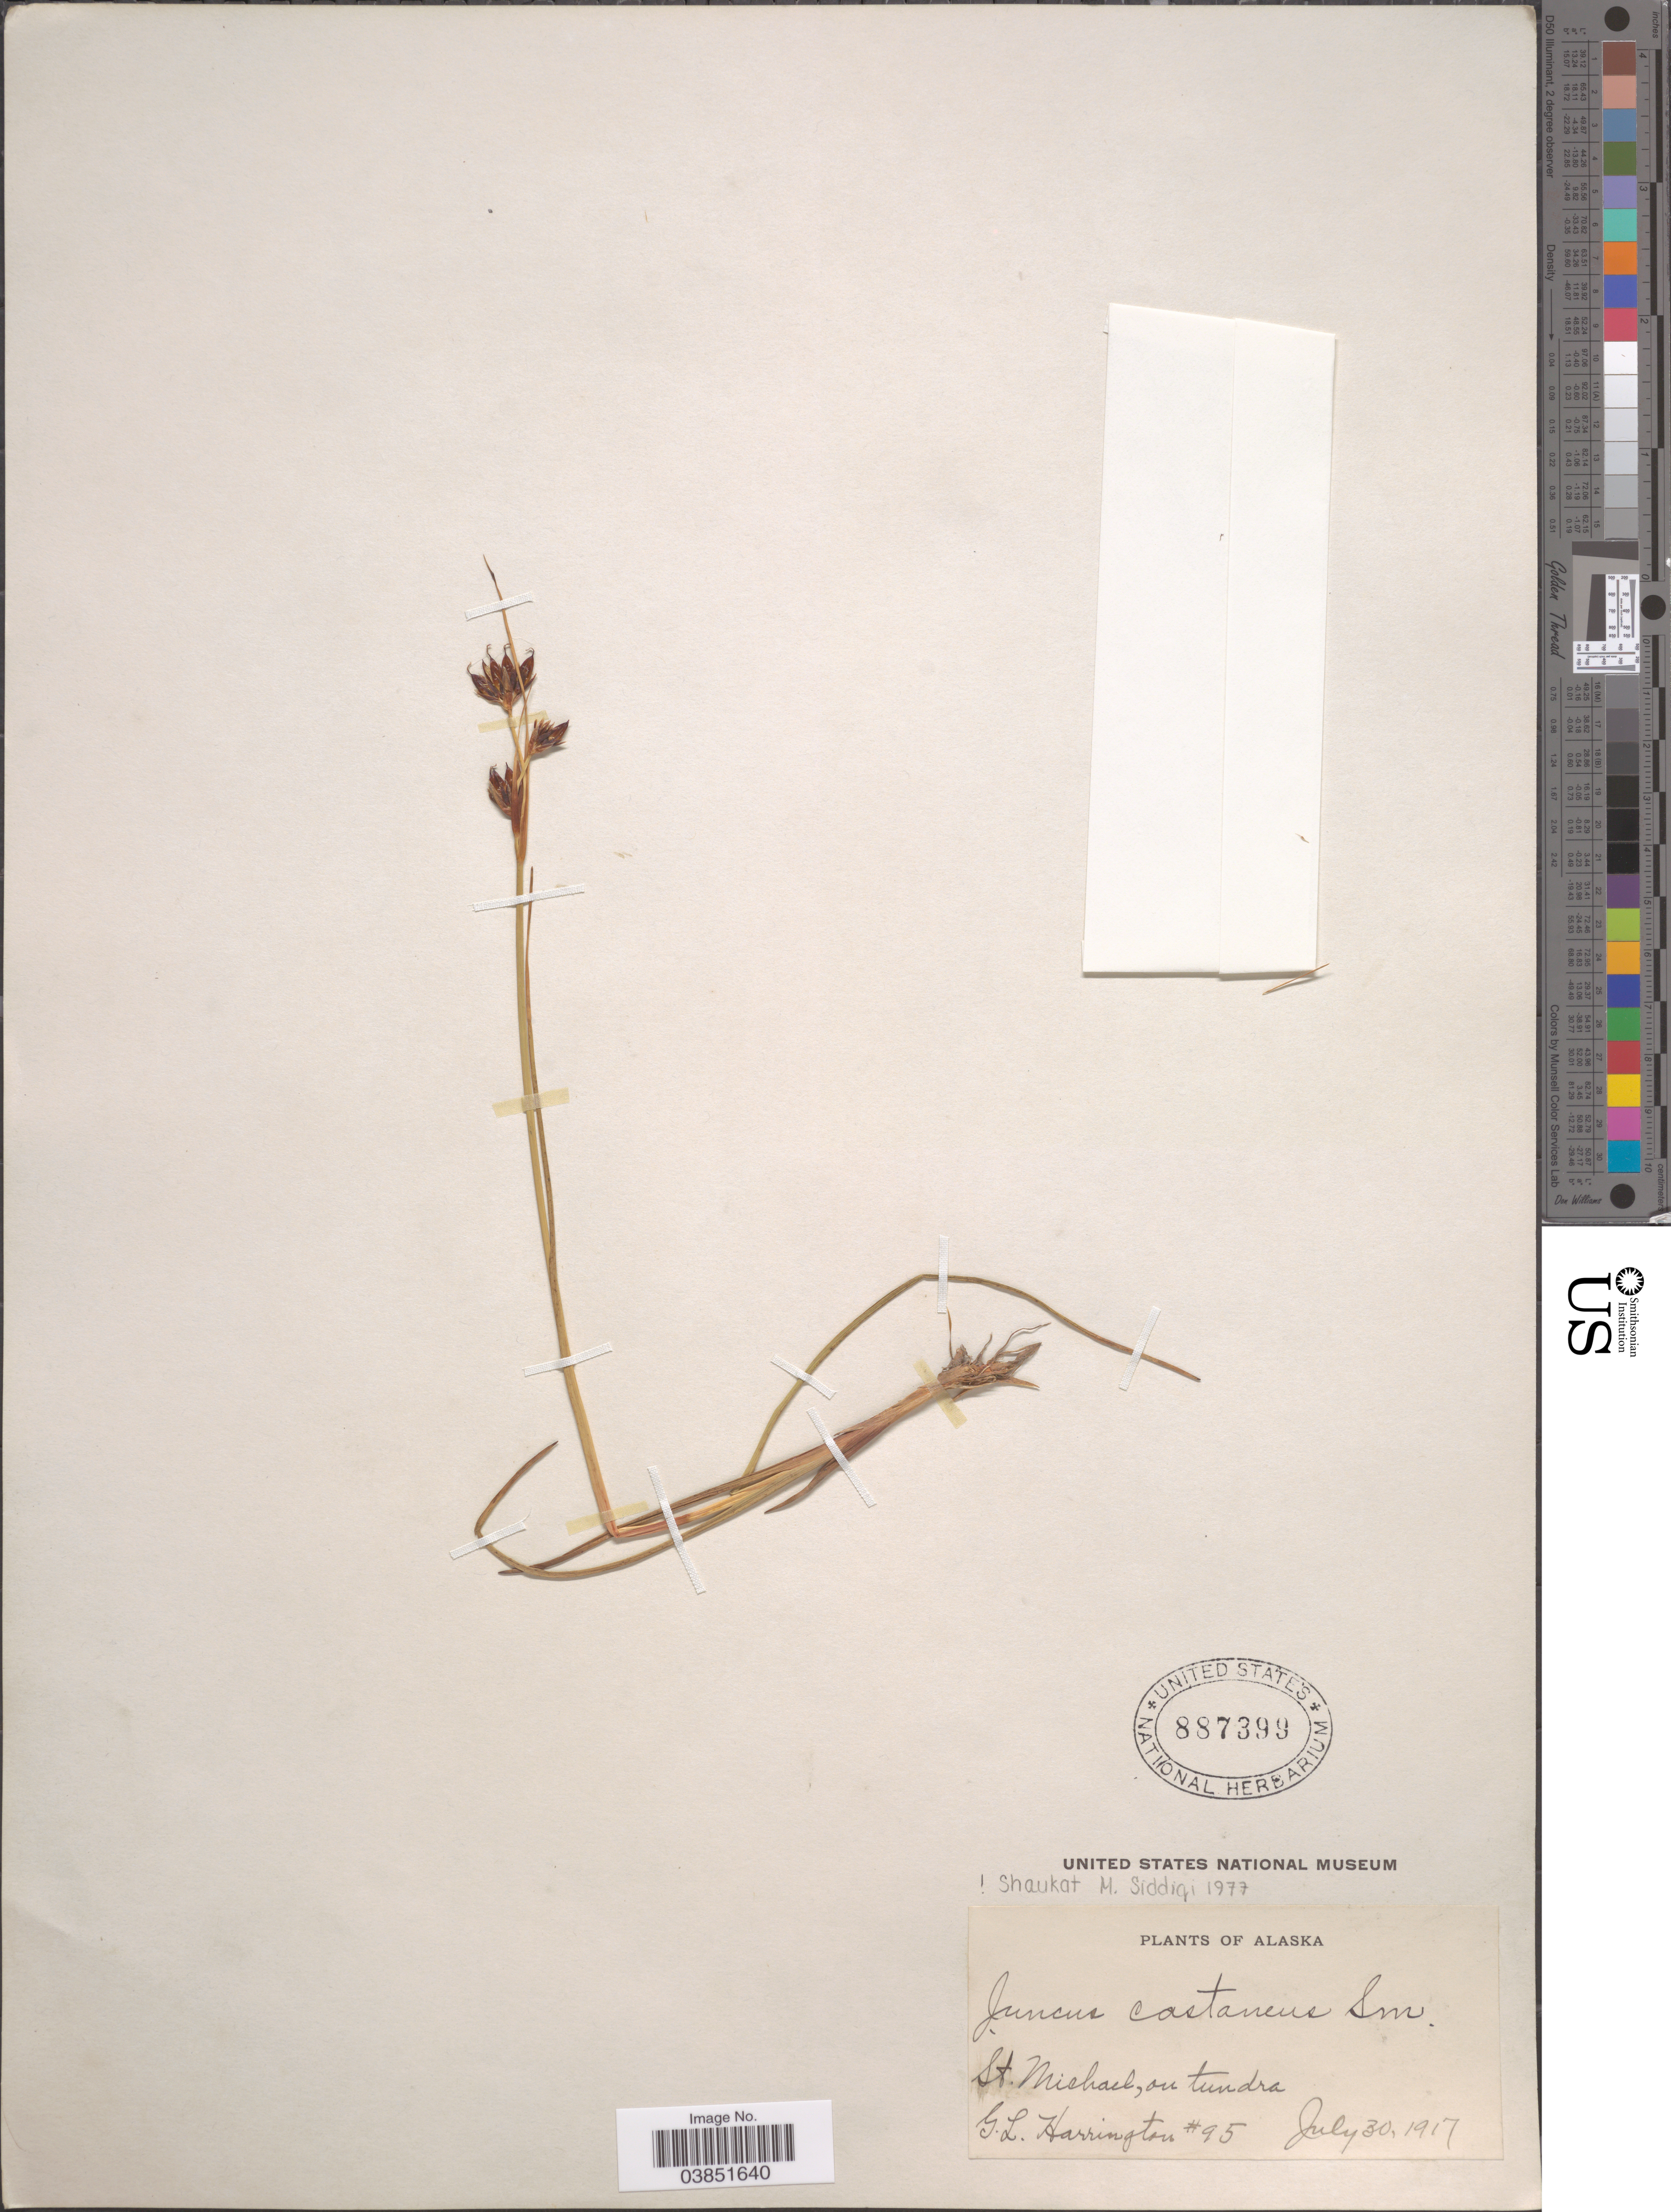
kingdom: Plantae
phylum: Tracheophyta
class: Liliopsida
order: Poales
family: Juncaceae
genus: Juncus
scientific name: Juncus castaneus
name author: Sm.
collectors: G. Harrington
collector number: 95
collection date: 1917-07-30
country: United States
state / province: Alaska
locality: St. Michael.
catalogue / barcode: US 887399